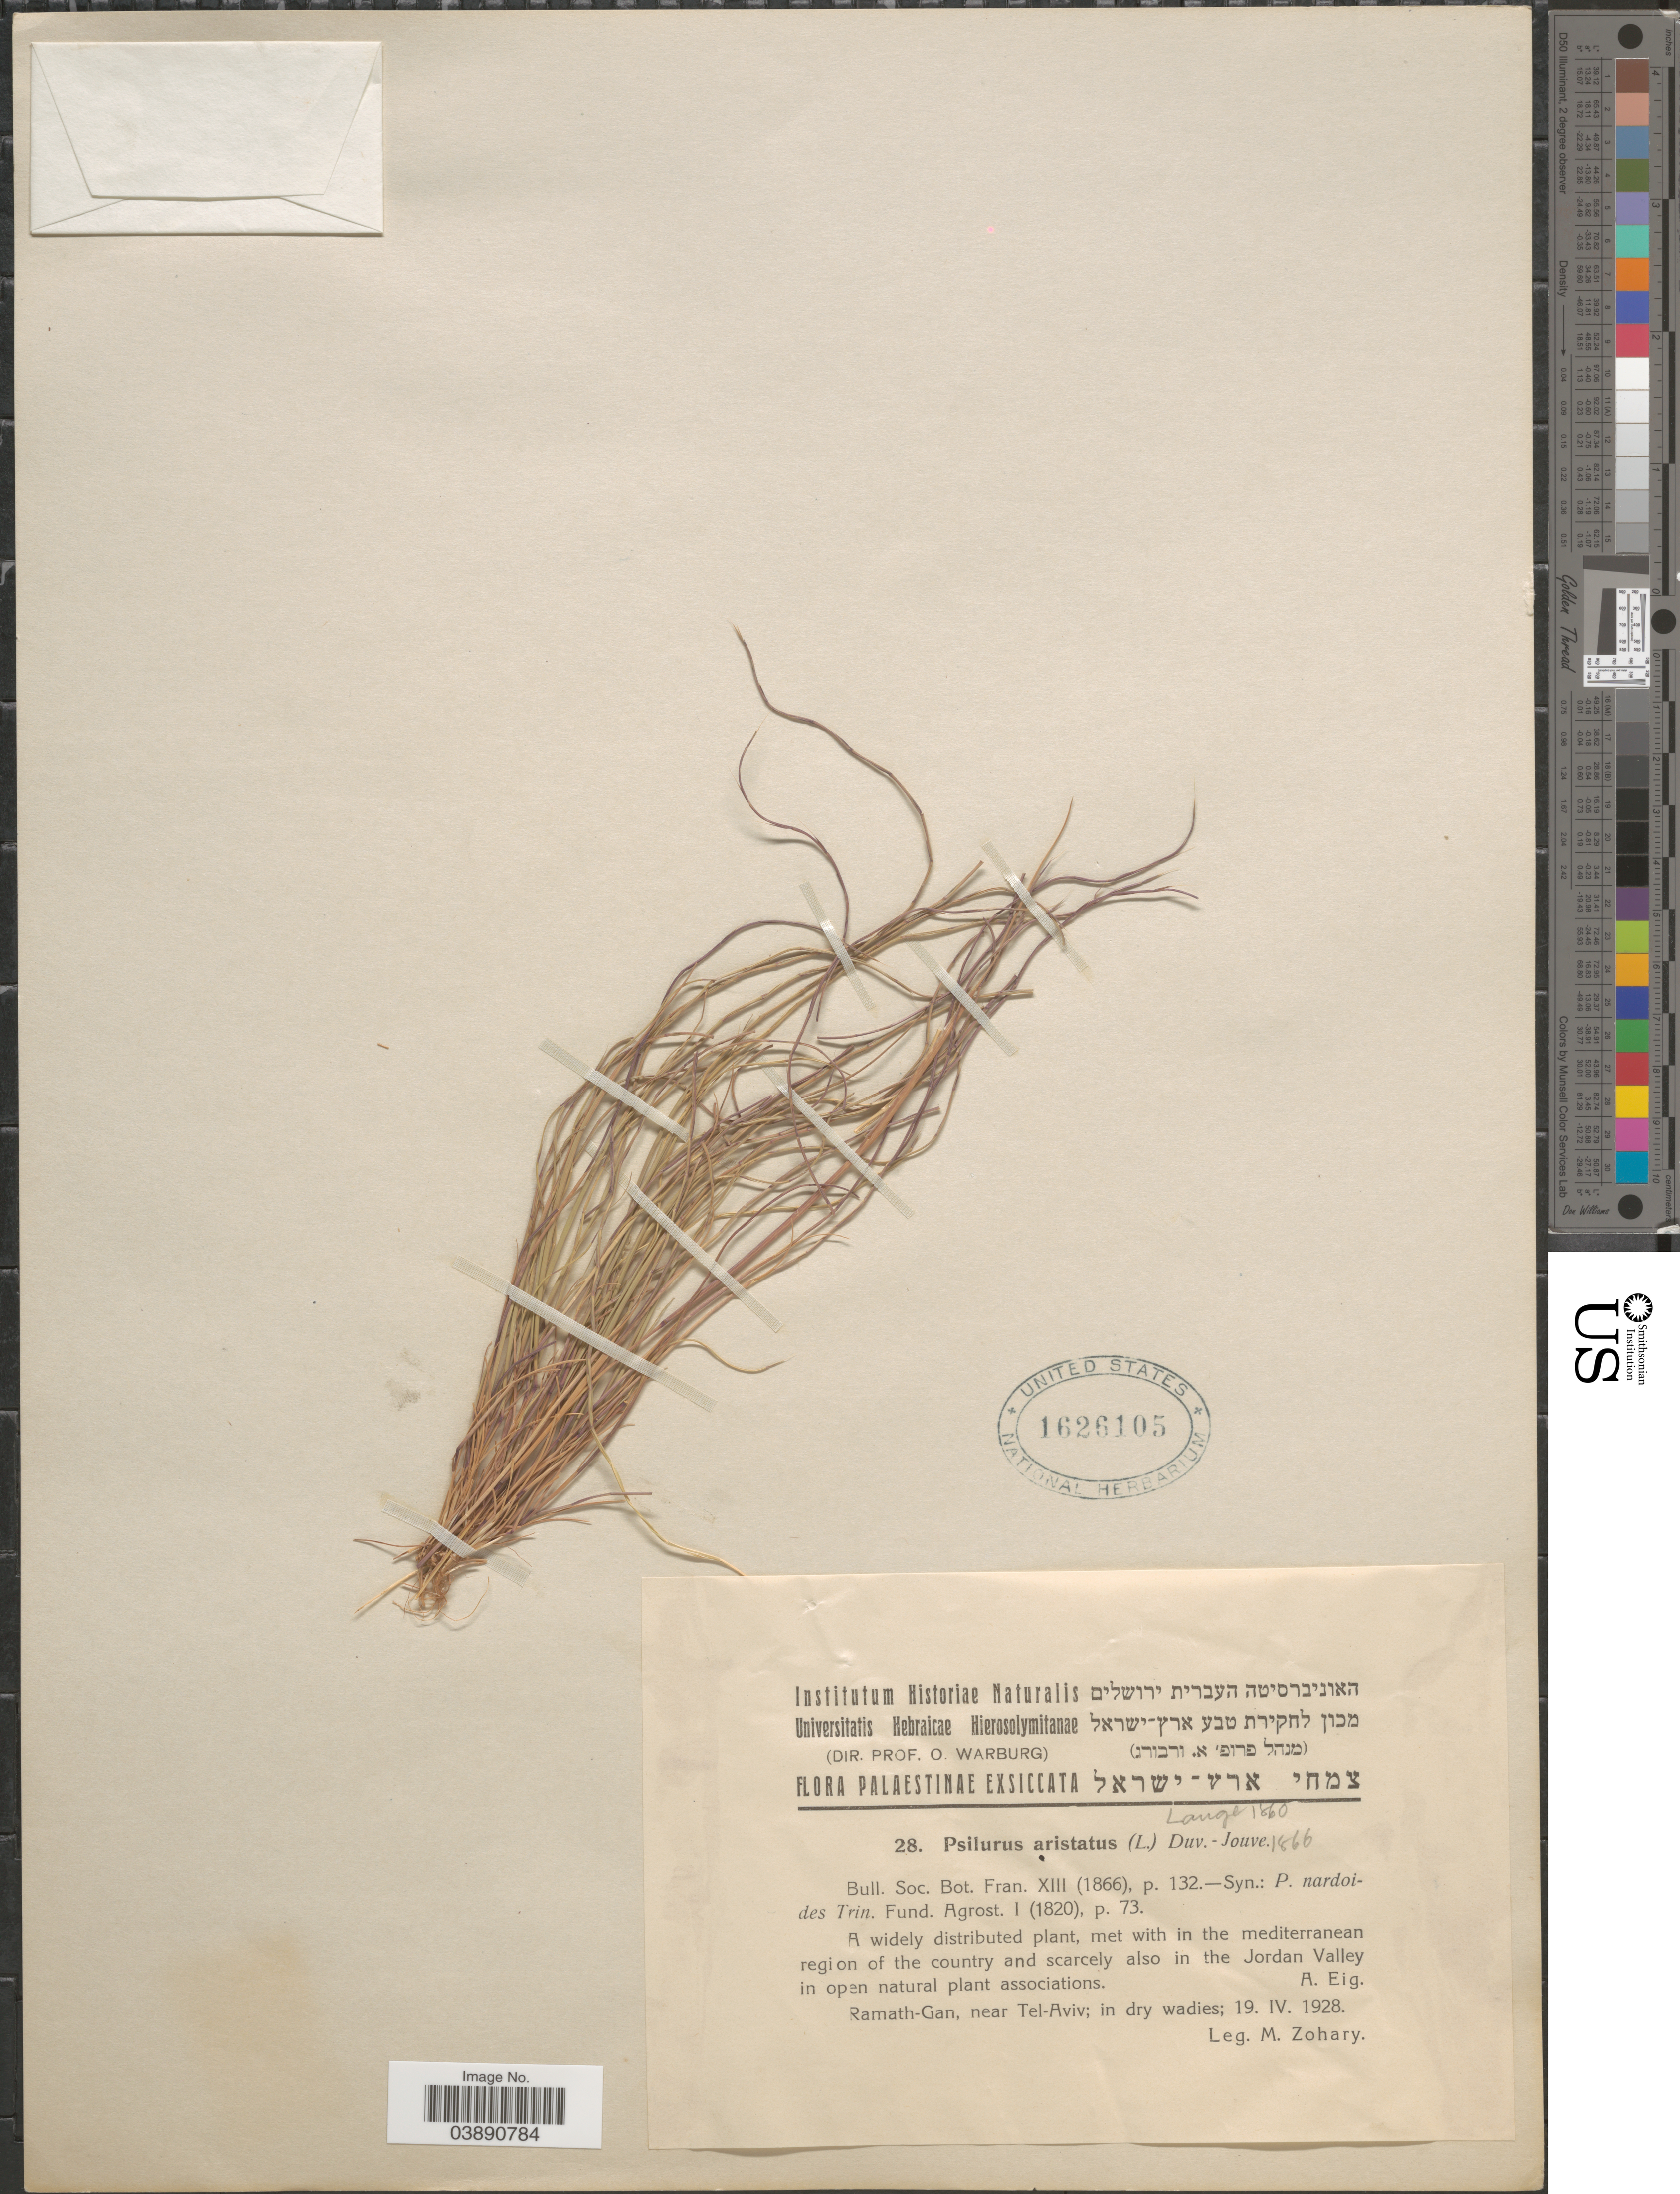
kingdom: Plantae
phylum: Tracheophyta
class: Liliopsida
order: Poales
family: Poaceae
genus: Festuca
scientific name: Festuca incurva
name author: (Gouan) Gutermann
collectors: M. Zohary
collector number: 28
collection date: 1928-04-19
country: Israel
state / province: Tel Aviv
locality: Palaestinae. A widely distributed plant, met with in the mediterranean region of the country and scarcely also in the Jordan Valley in open natural plant association. Ramath-gan, near Tel-Aviv; in dry wadies.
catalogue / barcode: US 1626105